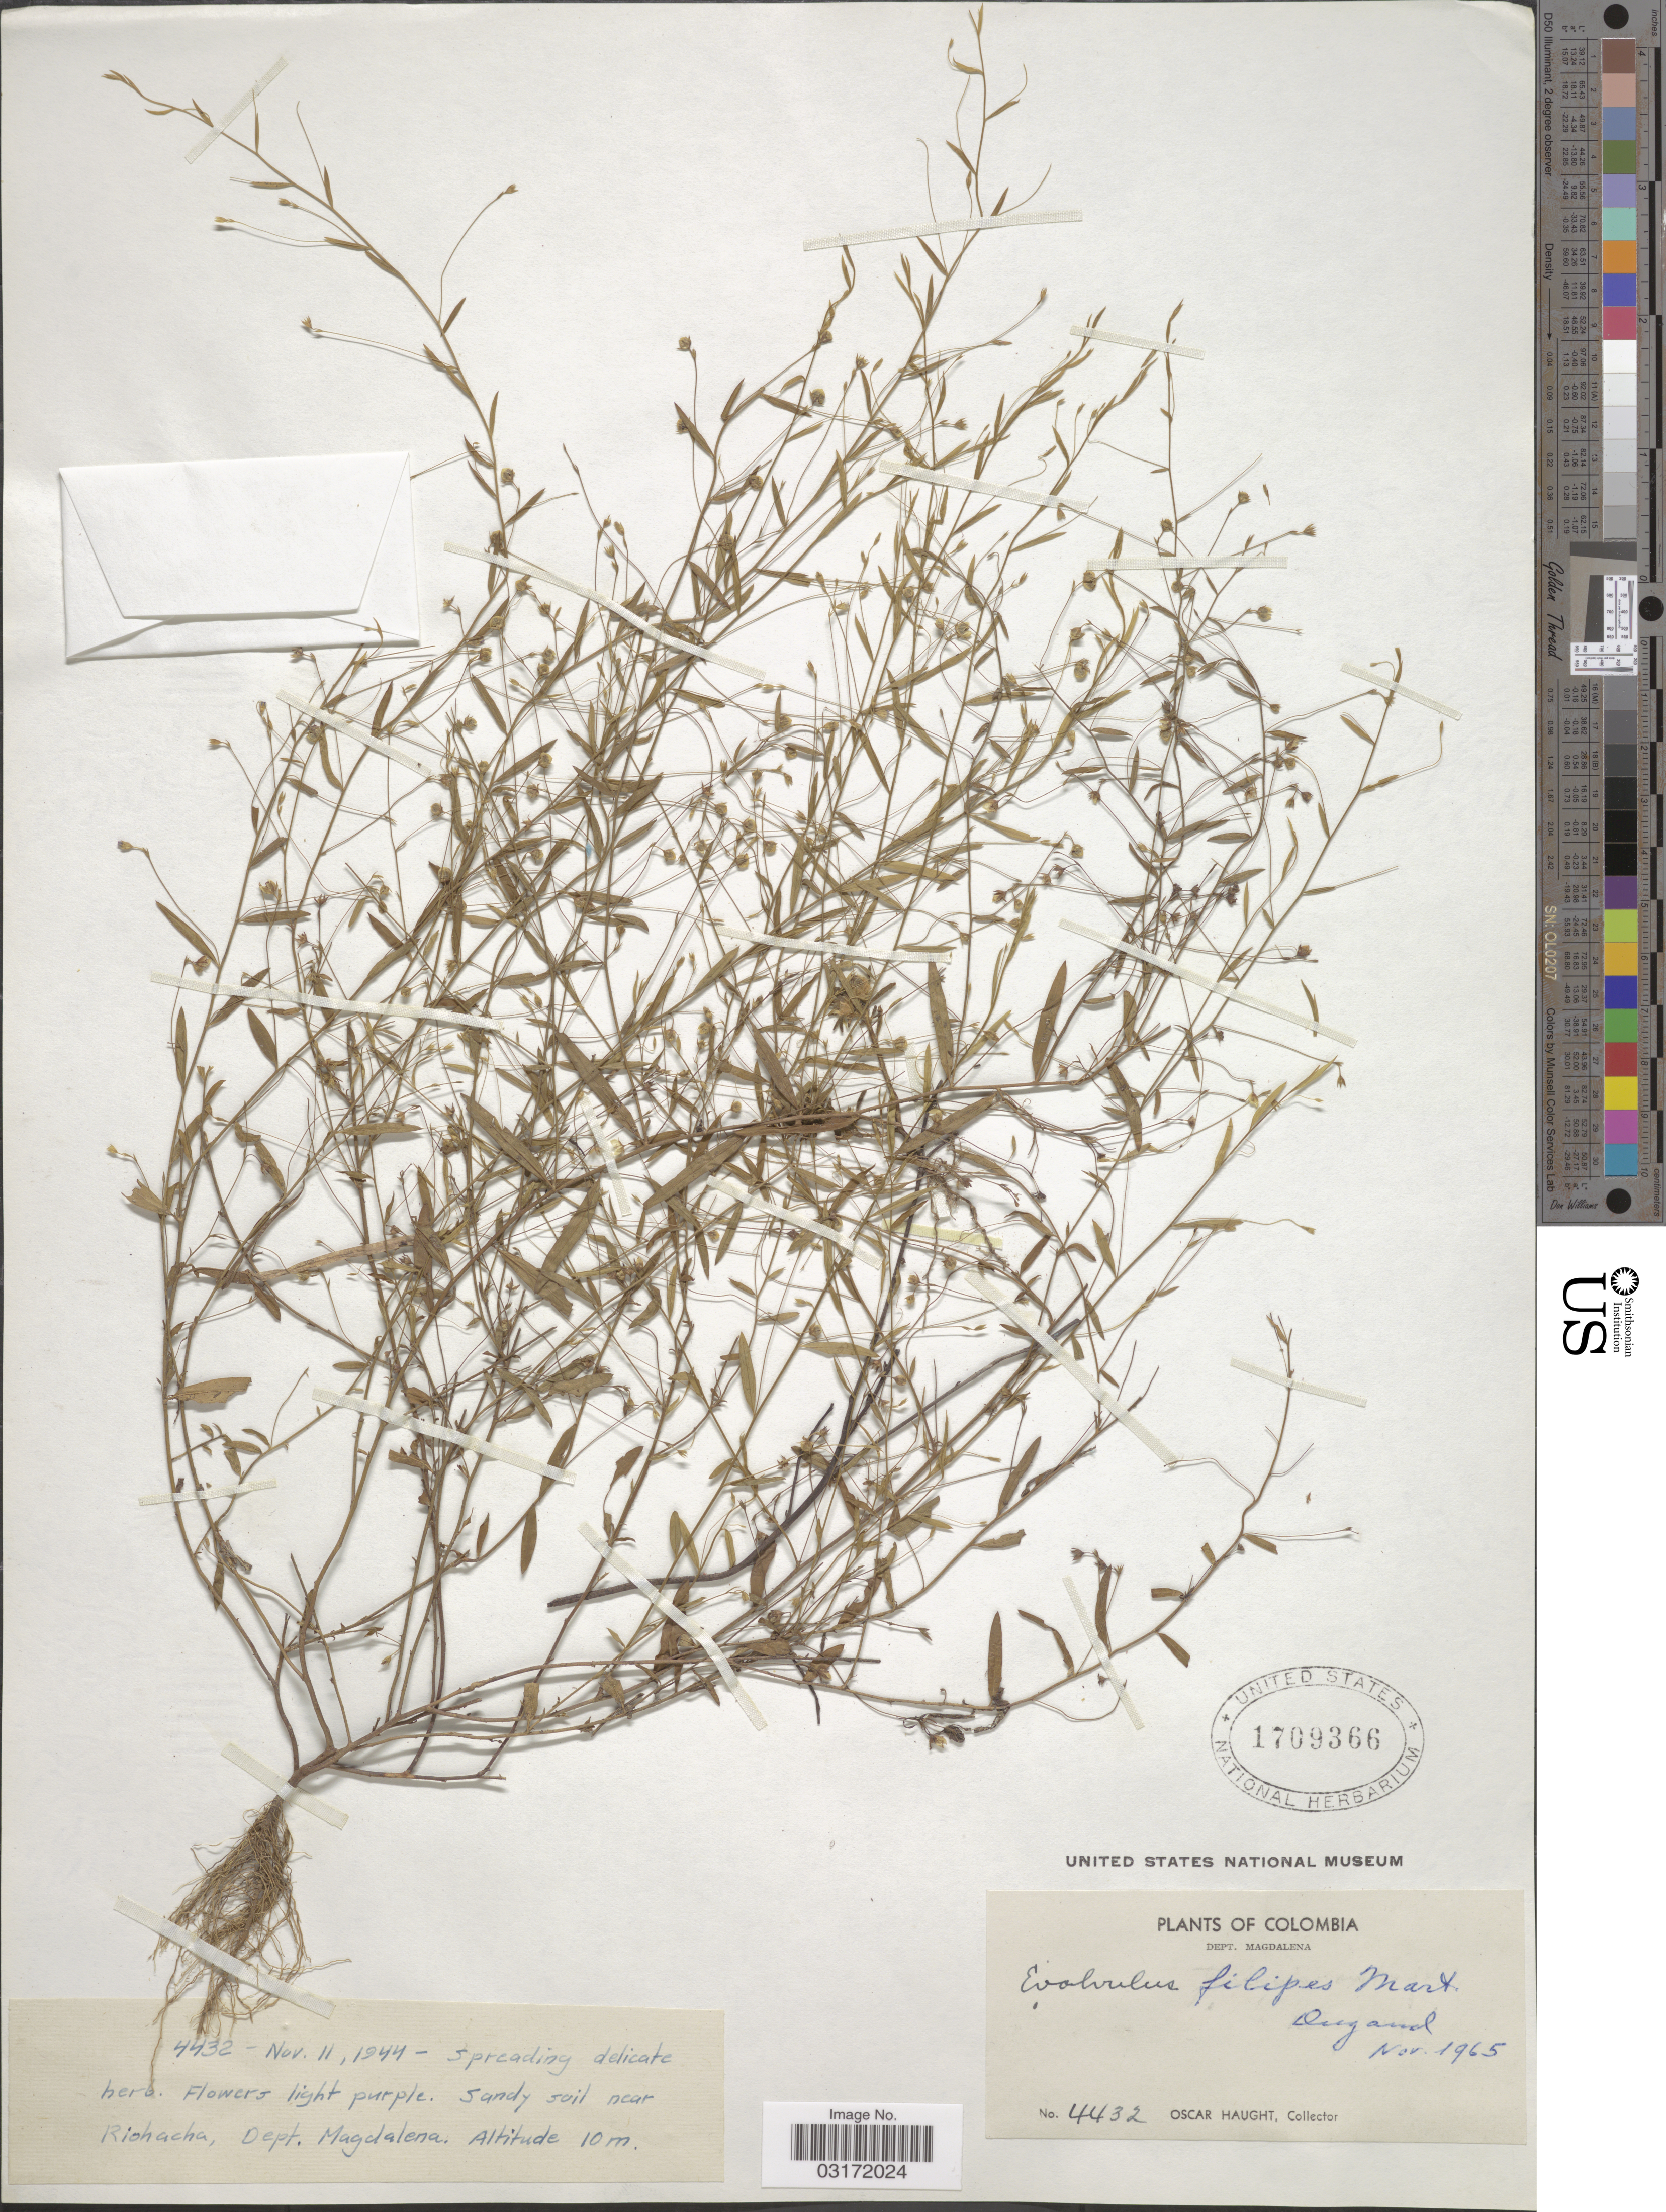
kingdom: Plantae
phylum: Tracheophyta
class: Magnoliopsida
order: Solanales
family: Convolvulaceae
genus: Evolvulus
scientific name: Evolvulus filipes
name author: Mart.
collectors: O. L. Haught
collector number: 4432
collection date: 1944-11-11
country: Colombia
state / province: Magdalena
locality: Dept. Magdalena. Sandy soil near Riohacha.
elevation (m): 10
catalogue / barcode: US 1709366